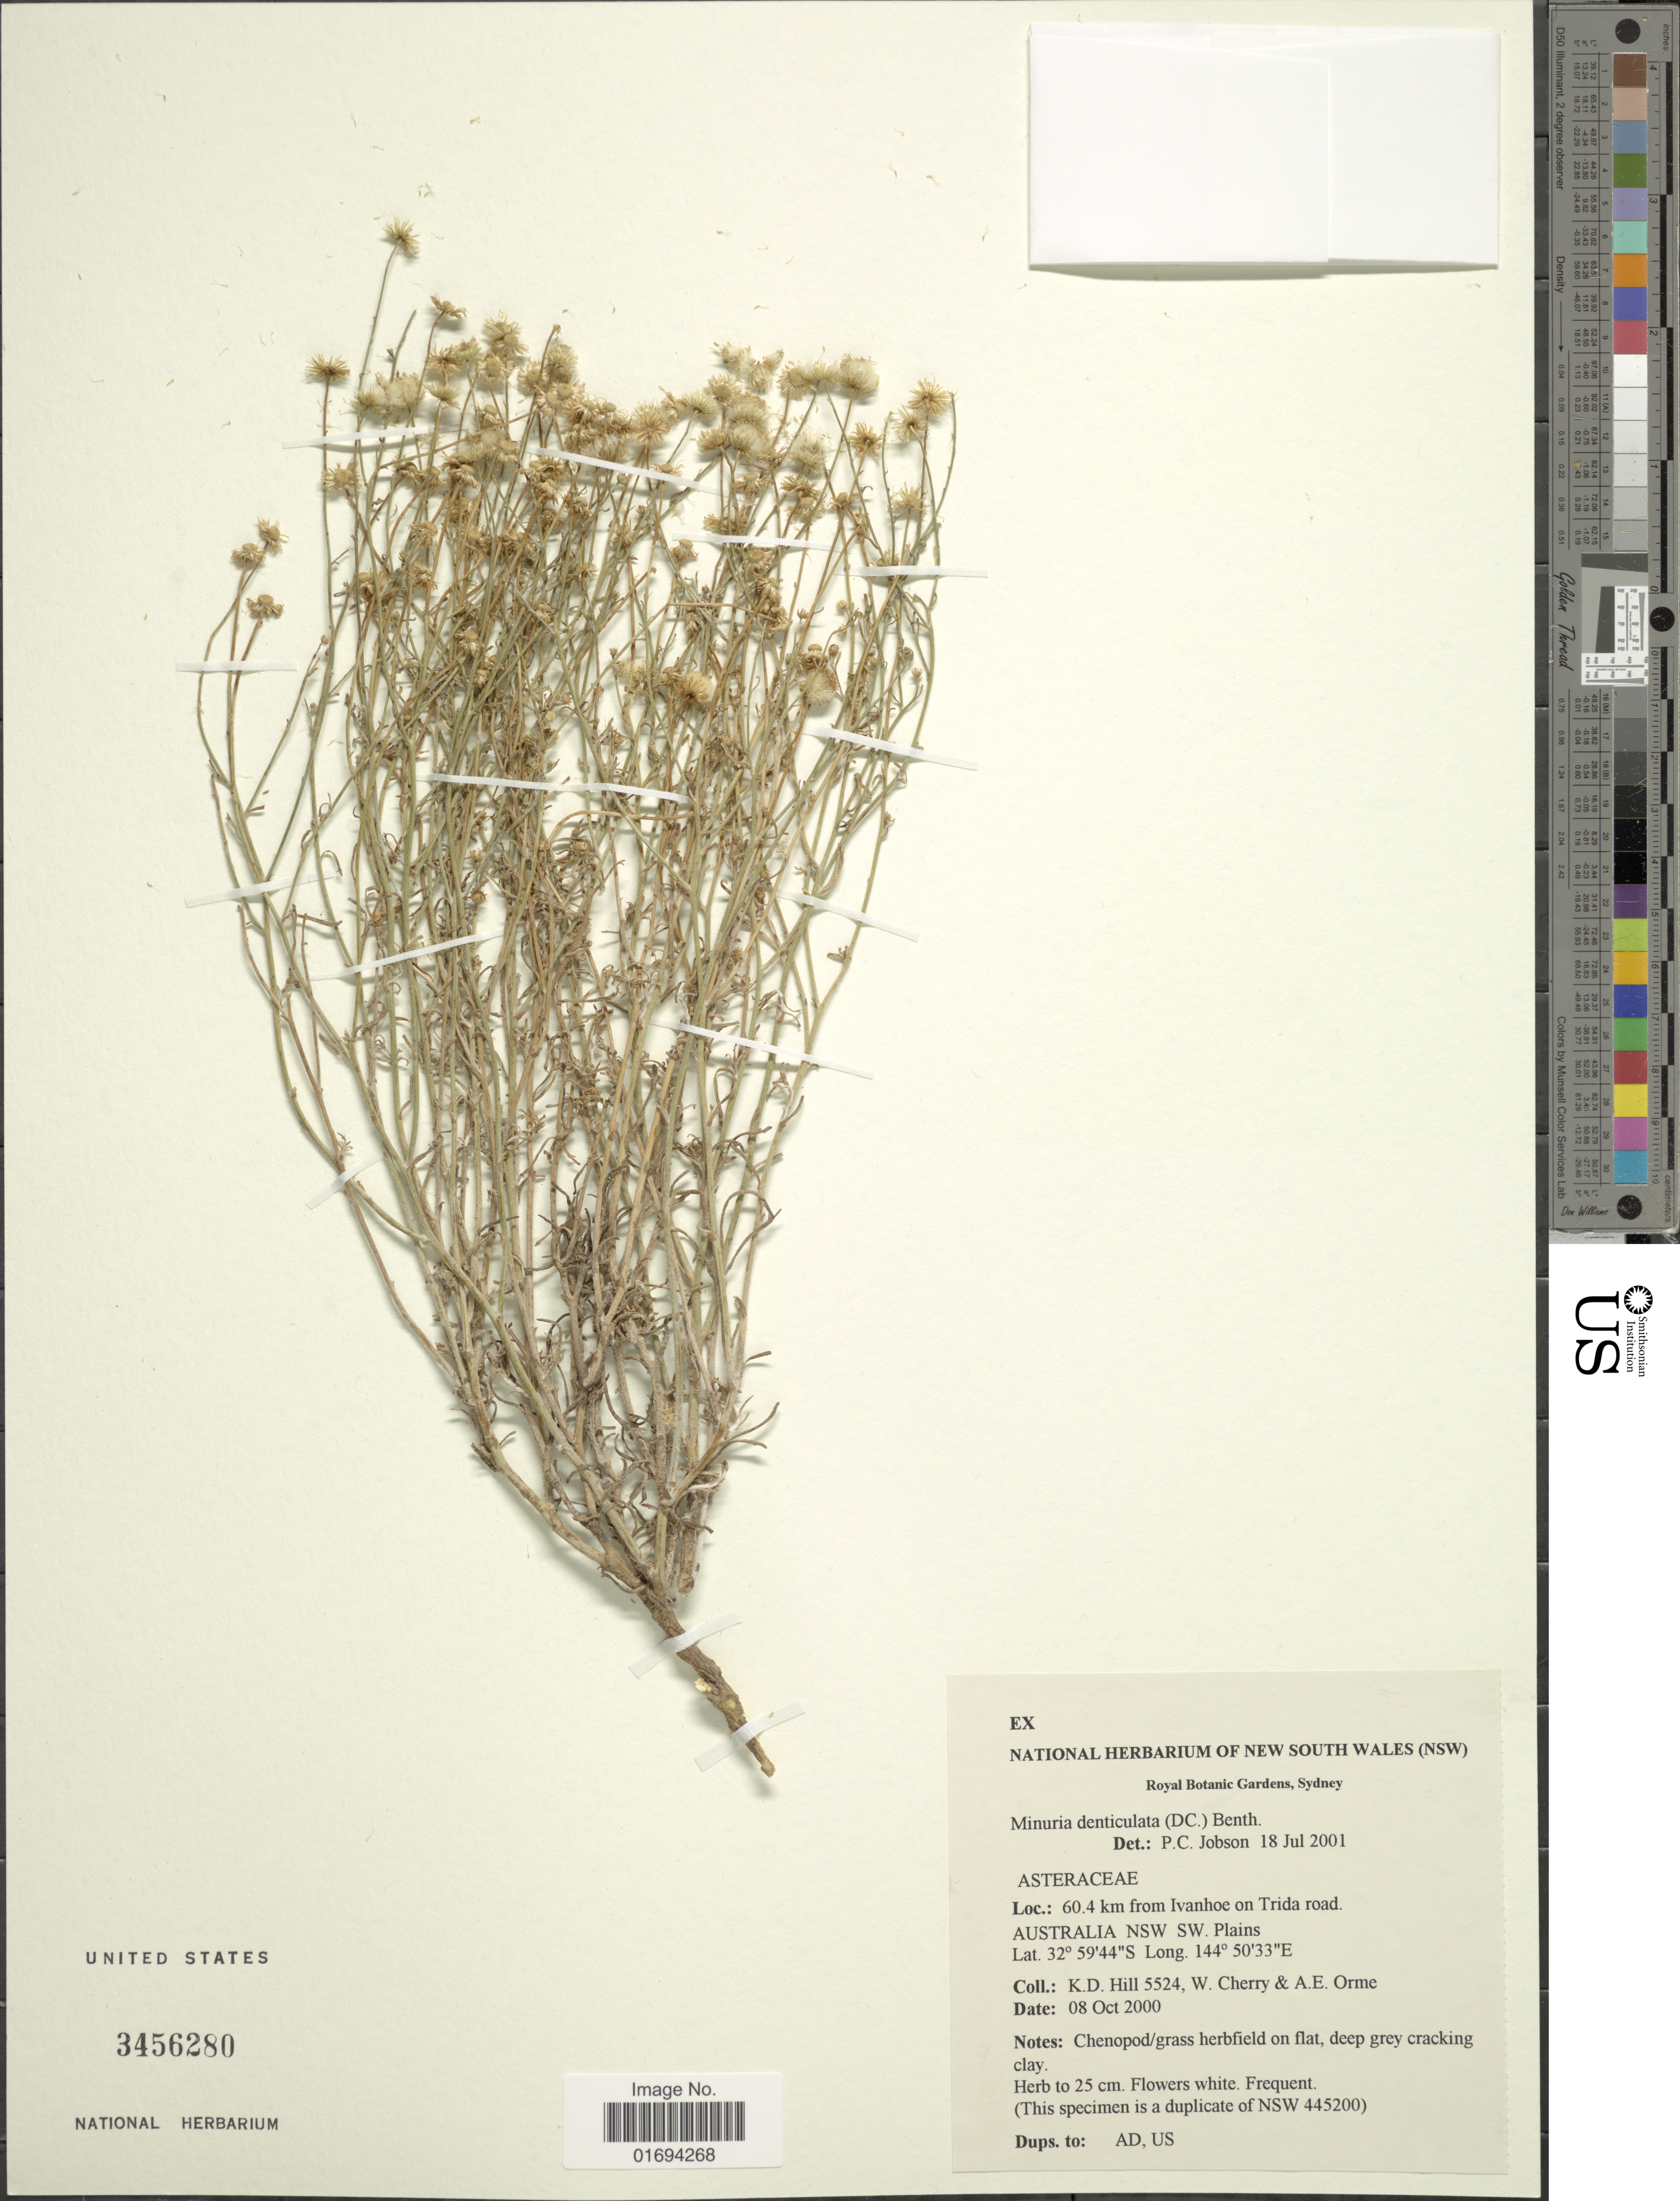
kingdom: Plantae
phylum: Tracheophyta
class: Magnoliopsida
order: Asterales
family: Asteraceae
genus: Minuria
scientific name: Minuria denticulata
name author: (DC.) Benth.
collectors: K. D. Hill, W. A. Cherry & A. Orme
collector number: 5524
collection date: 2000-10-08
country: Australia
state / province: New South Wales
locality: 60.4 km from Ivanhoe on Trida road, Australia NSW SW. Plains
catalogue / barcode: US 3456280